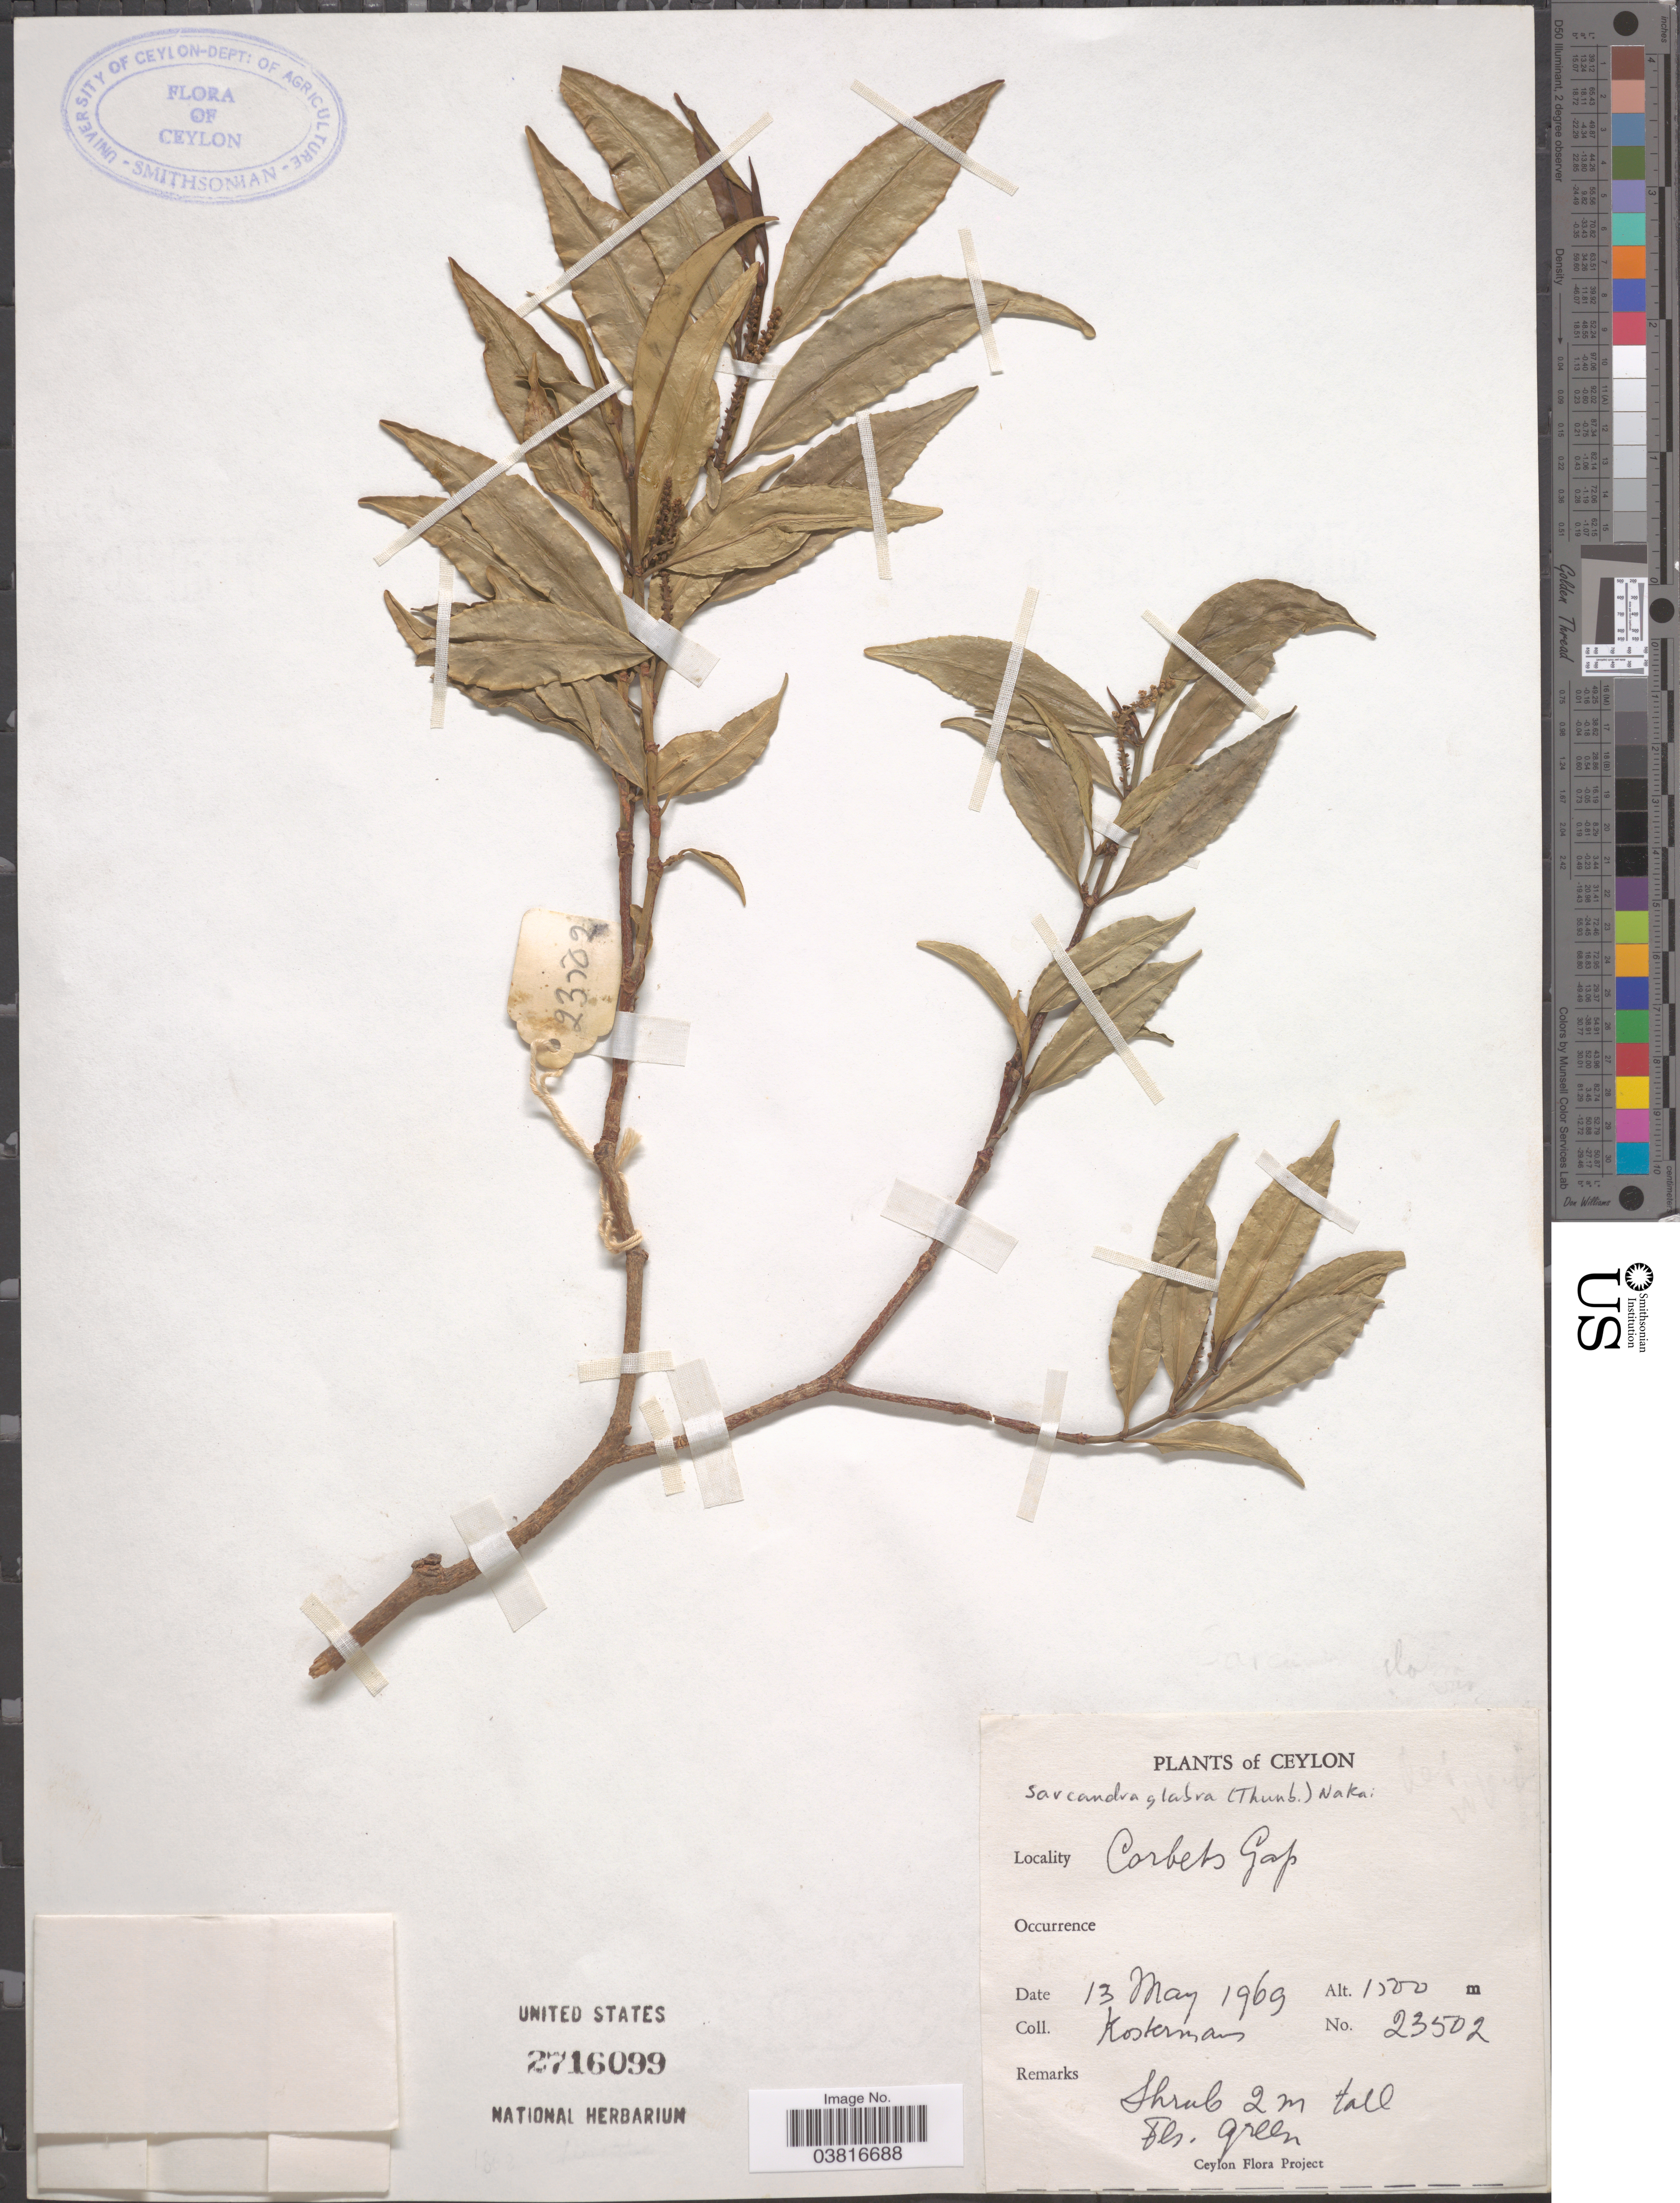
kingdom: Plantae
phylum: Tracheophyta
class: Magnoliopsida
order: Chloranthales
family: Chloranthaceae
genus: Sarcandra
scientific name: Sarcandra glabra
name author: (Thunb.) Nakai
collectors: Kostermans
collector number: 23502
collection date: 1969-05-13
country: Sri Lanka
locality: Ceylon. Corbets Gap.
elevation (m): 1500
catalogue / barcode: US 2716099